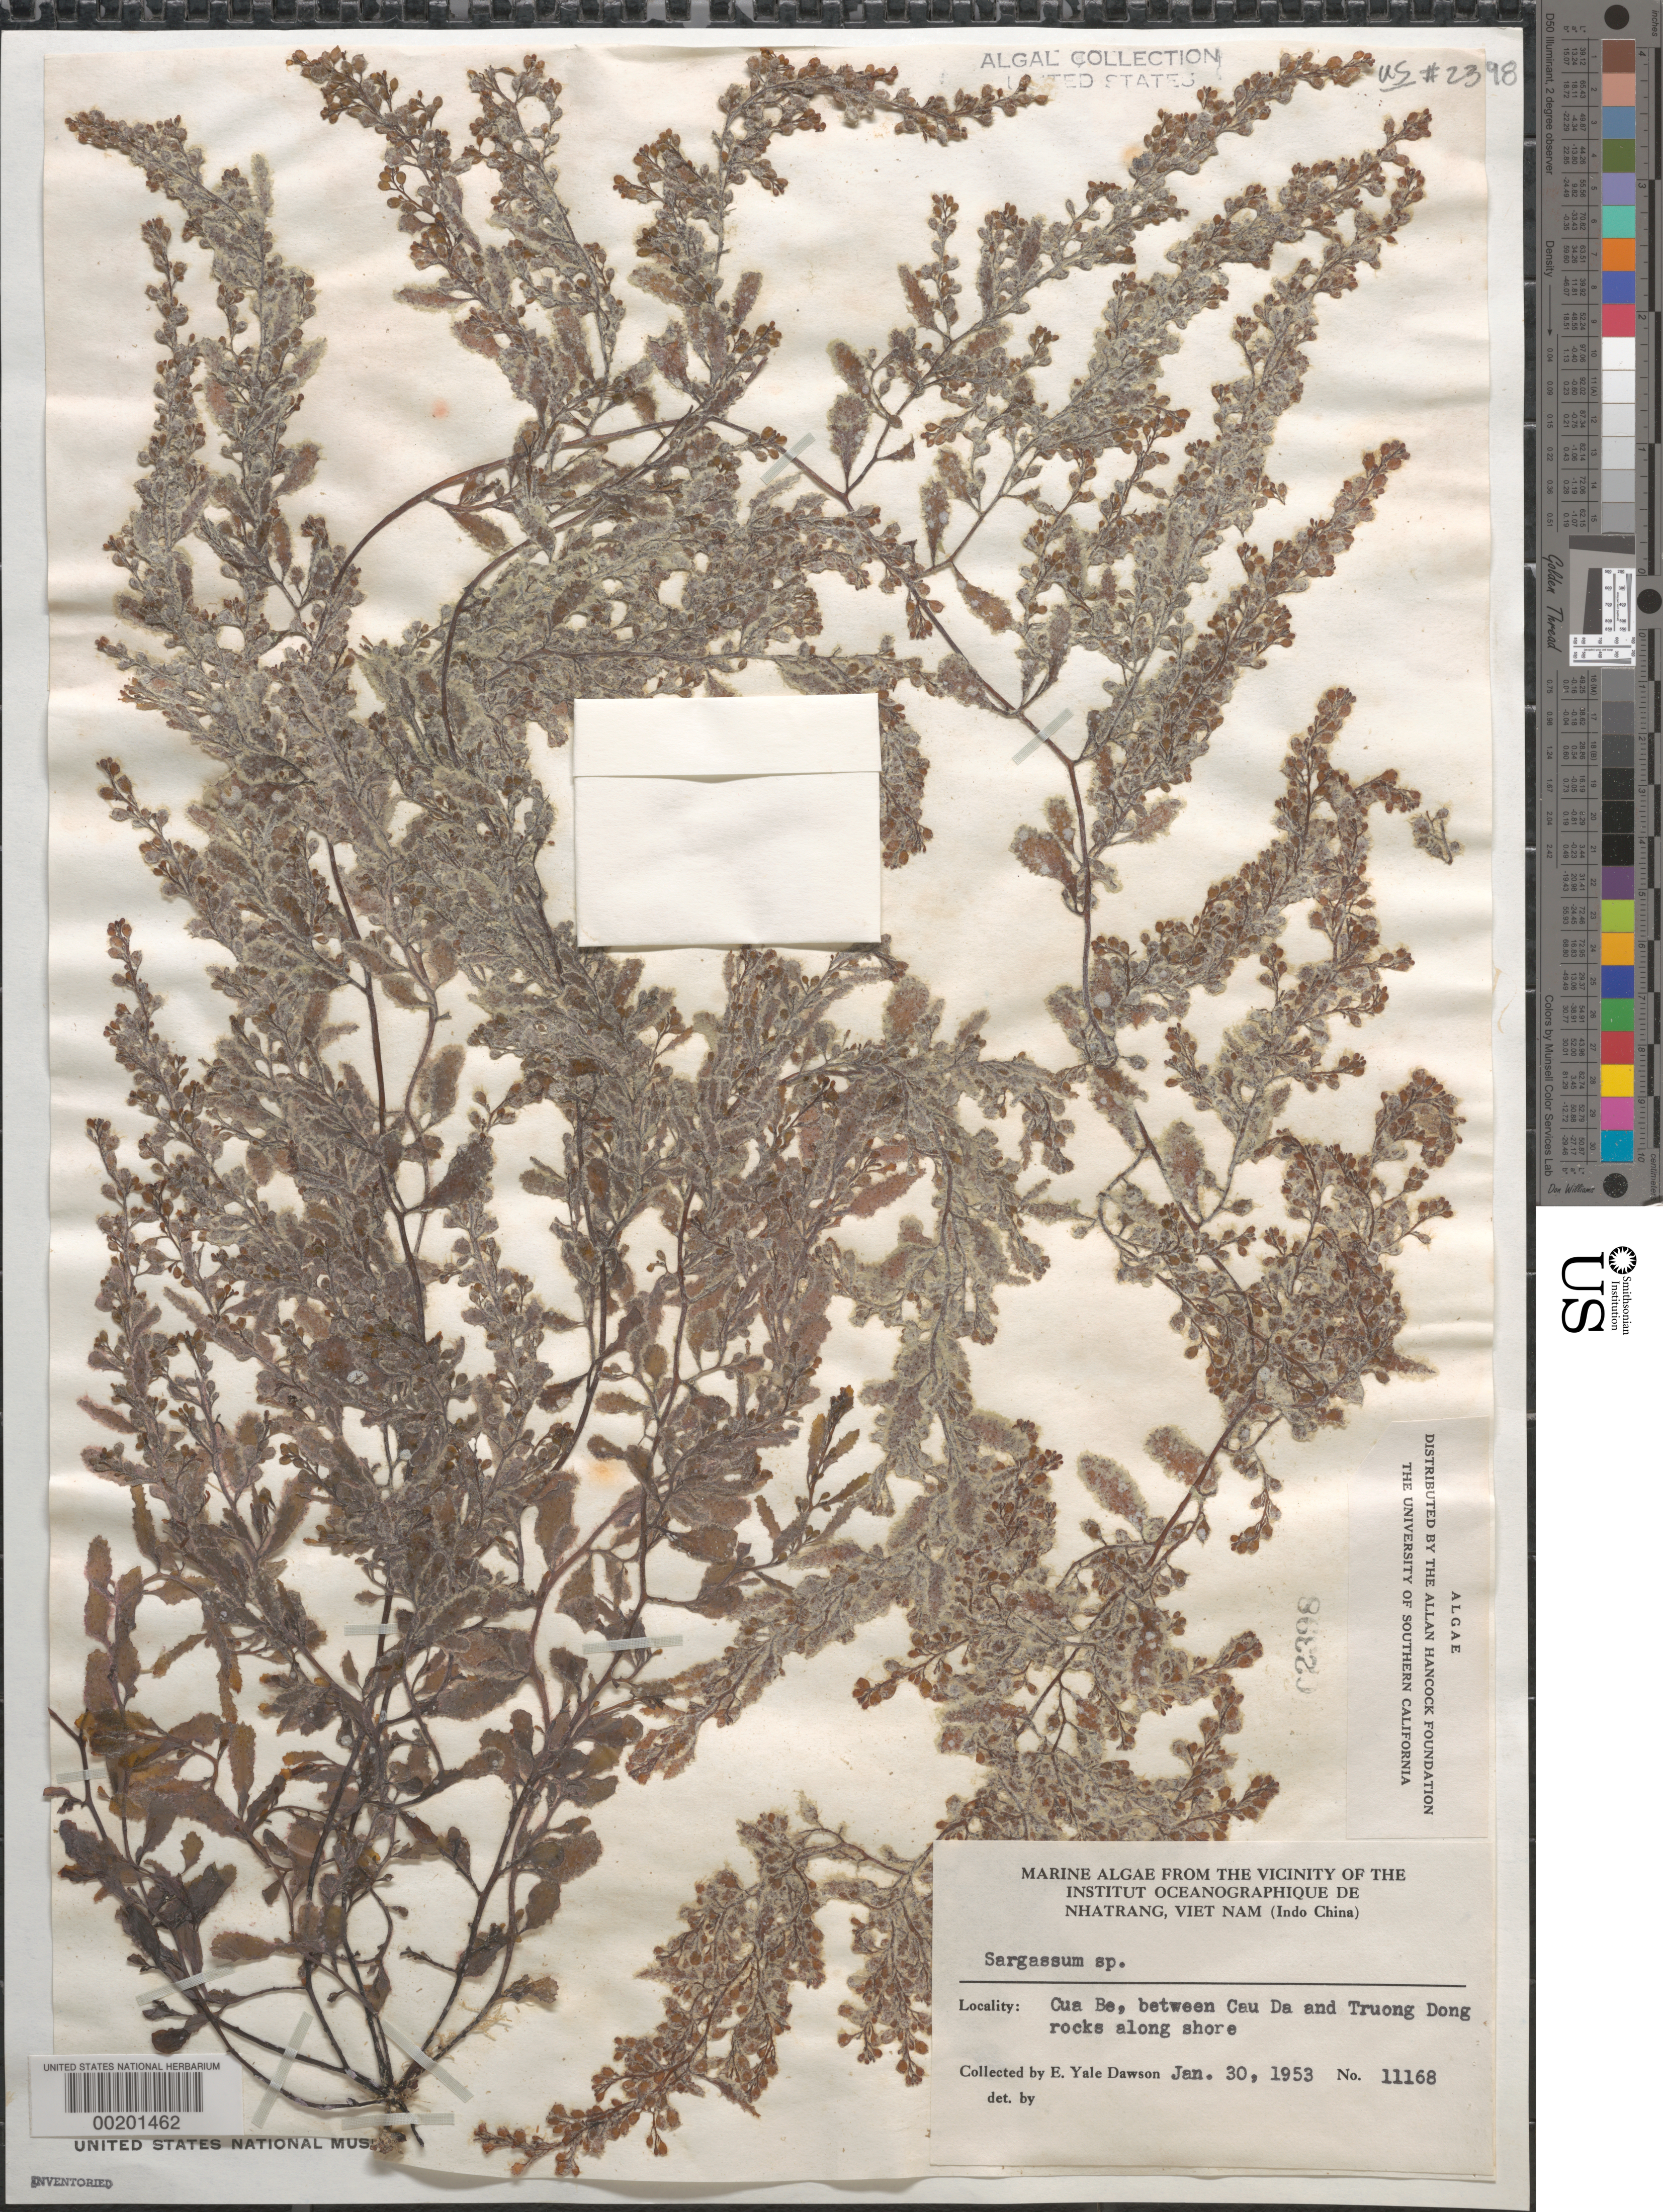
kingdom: Chromista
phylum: Ochrophyta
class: Phaeophyceae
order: Fucales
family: Sargassaceae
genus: Sargassum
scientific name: Sargassum sp.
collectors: E. Y. Dawson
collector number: EYD 11168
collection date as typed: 30 Jan 1953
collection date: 1953-01-30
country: Vietnam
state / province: Phu Khanh Province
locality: Cua Be between Cau Da and Truong Dong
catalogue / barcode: US 2398